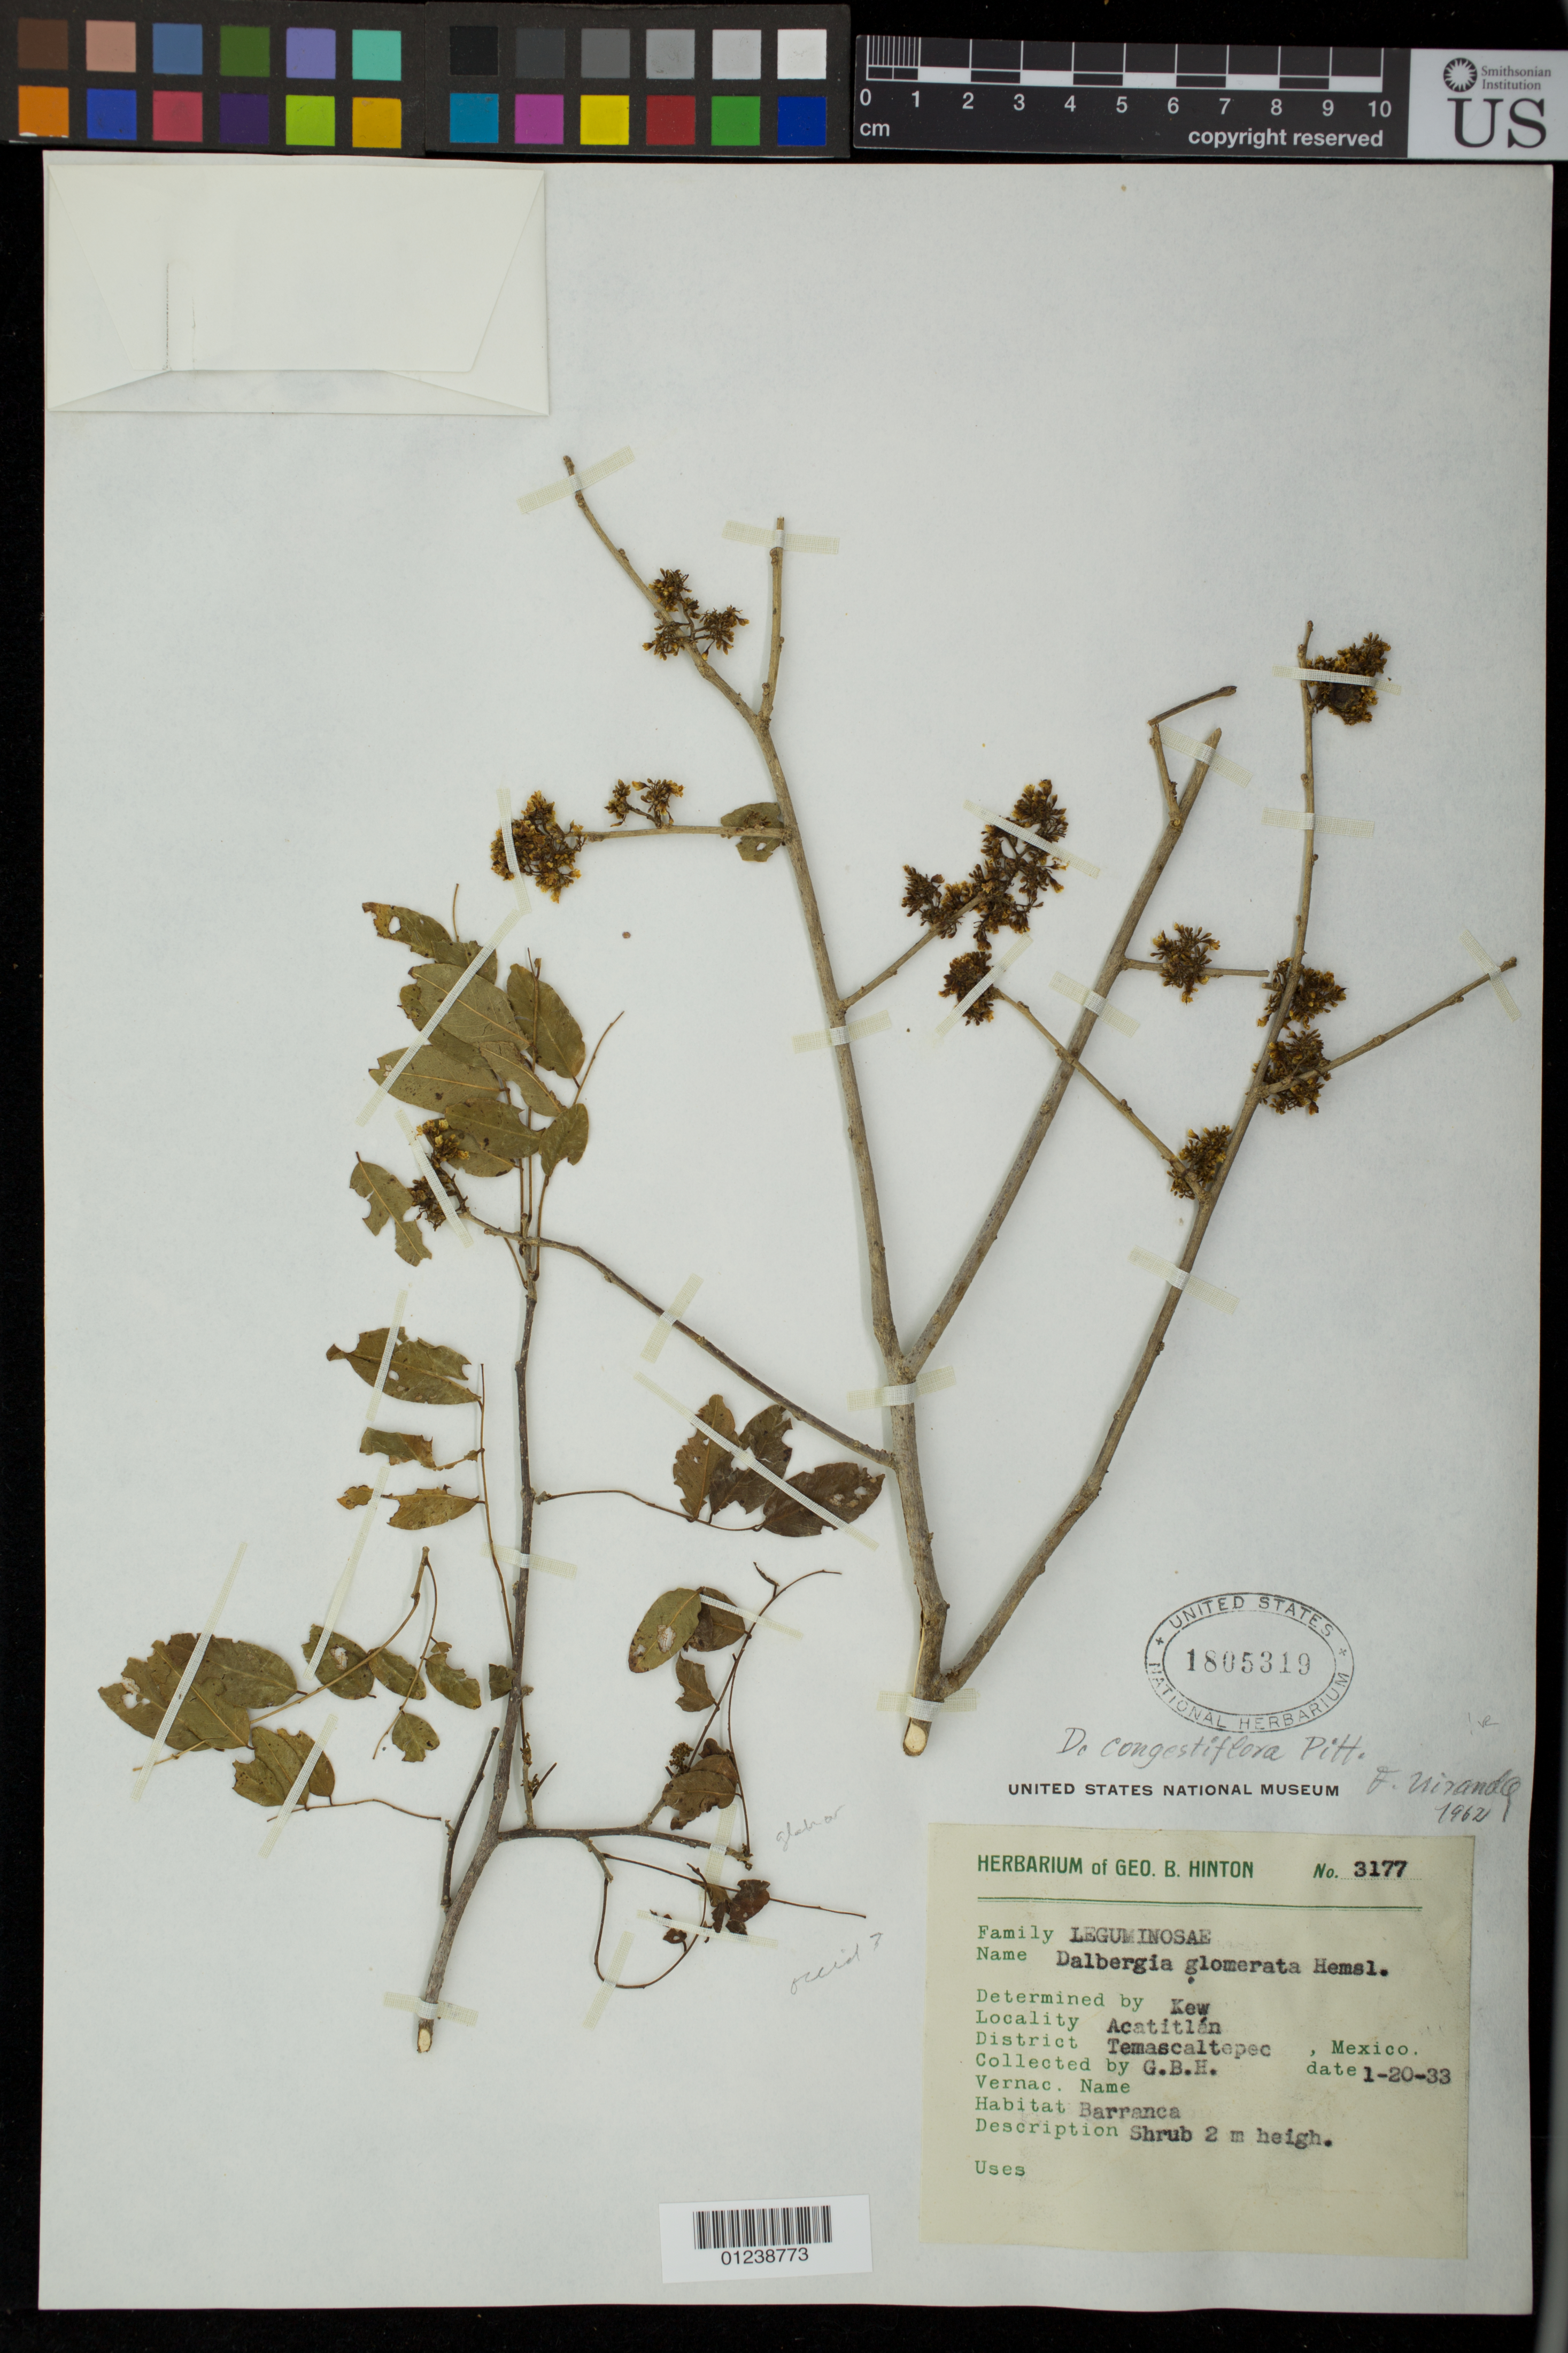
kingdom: Plantae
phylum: Tracheophyta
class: Magnoliopsida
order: Fabales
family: Fabaceae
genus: Dalbergia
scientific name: Dalbergia sp.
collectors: G. B. Hinton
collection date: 1933-01-20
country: Mexico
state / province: México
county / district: Temascaltepec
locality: Acatitlan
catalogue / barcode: US 1805319